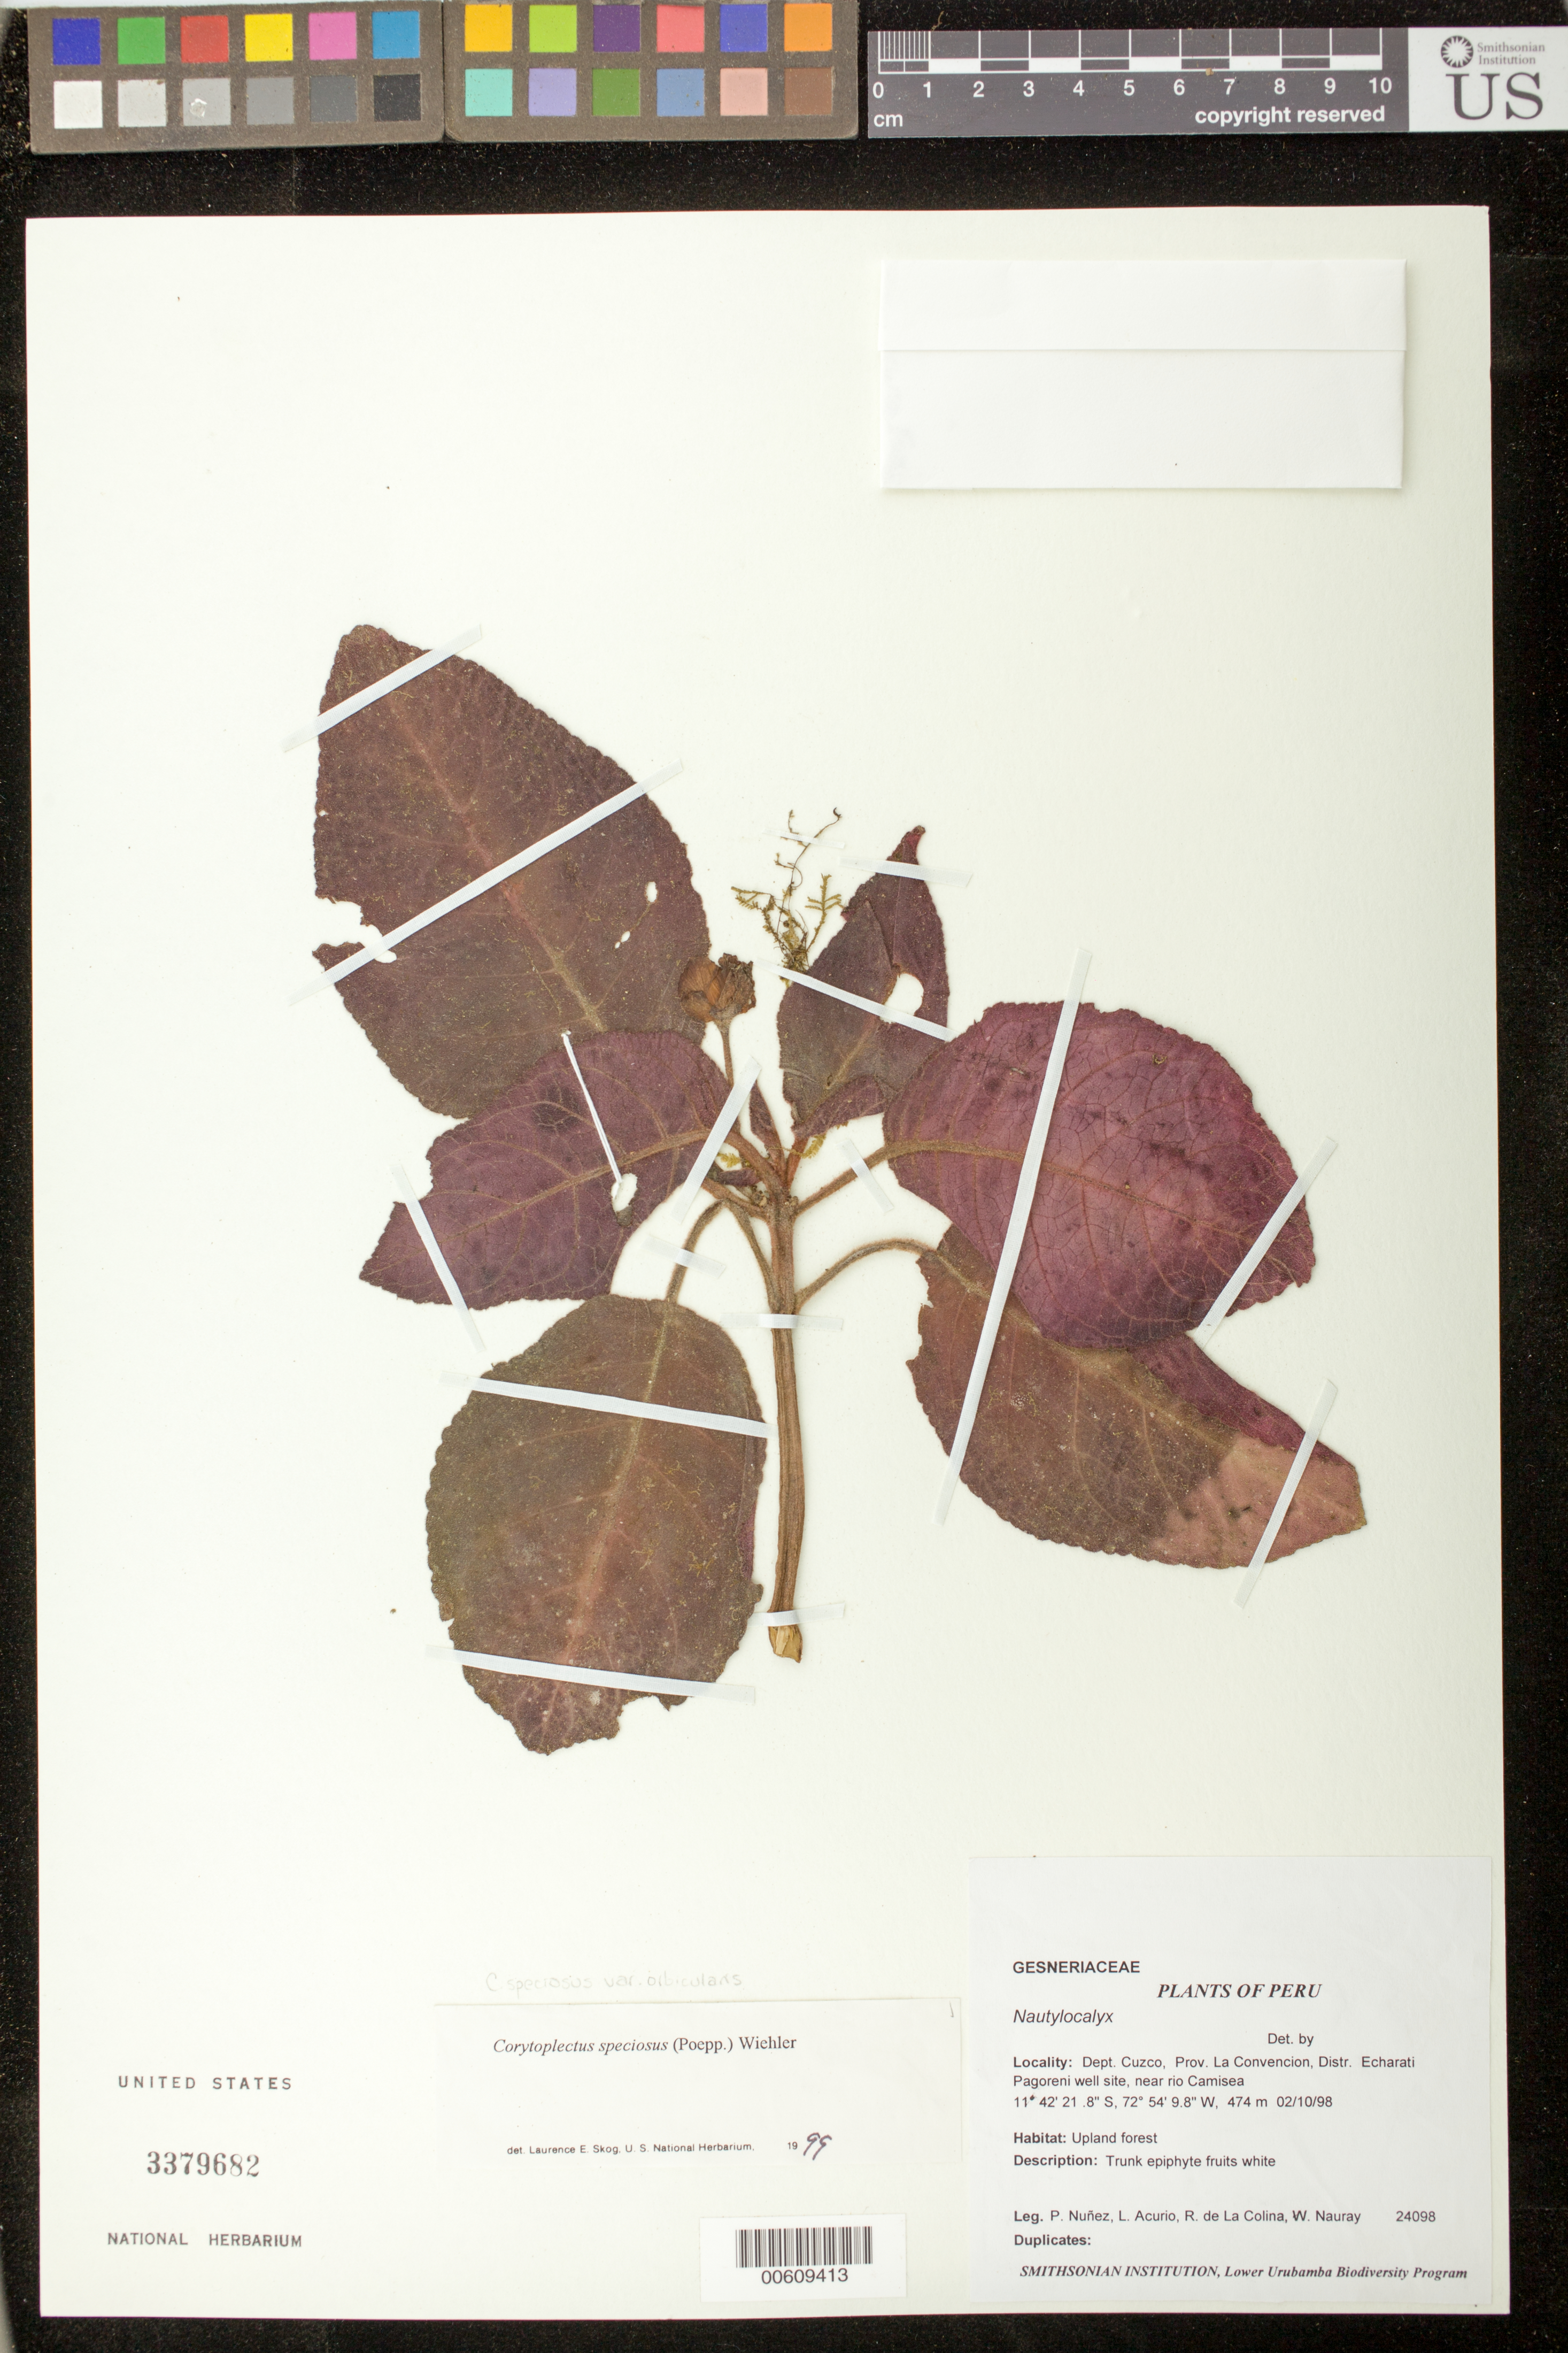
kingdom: Plantae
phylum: Tracheophyta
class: Magnoliopsida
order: Lamiales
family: Gesneriaceae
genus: Corytoplectus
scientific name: Corytoplectus speciosus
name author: (Poepp.) Wiehler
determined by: Skog, Laurence E.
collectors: P. Núñez V., L. Acurio, R. de La Colina & W. Nauray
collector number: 24098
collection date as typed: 02 Oct 1998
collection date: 1998-10-02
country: Peru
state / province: Cusco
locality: Prov. La Convencion; Distr. Echarati, Pagoreni well site, near rio Camisea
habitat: Upland forest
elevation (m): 474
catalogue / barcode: US 3379682